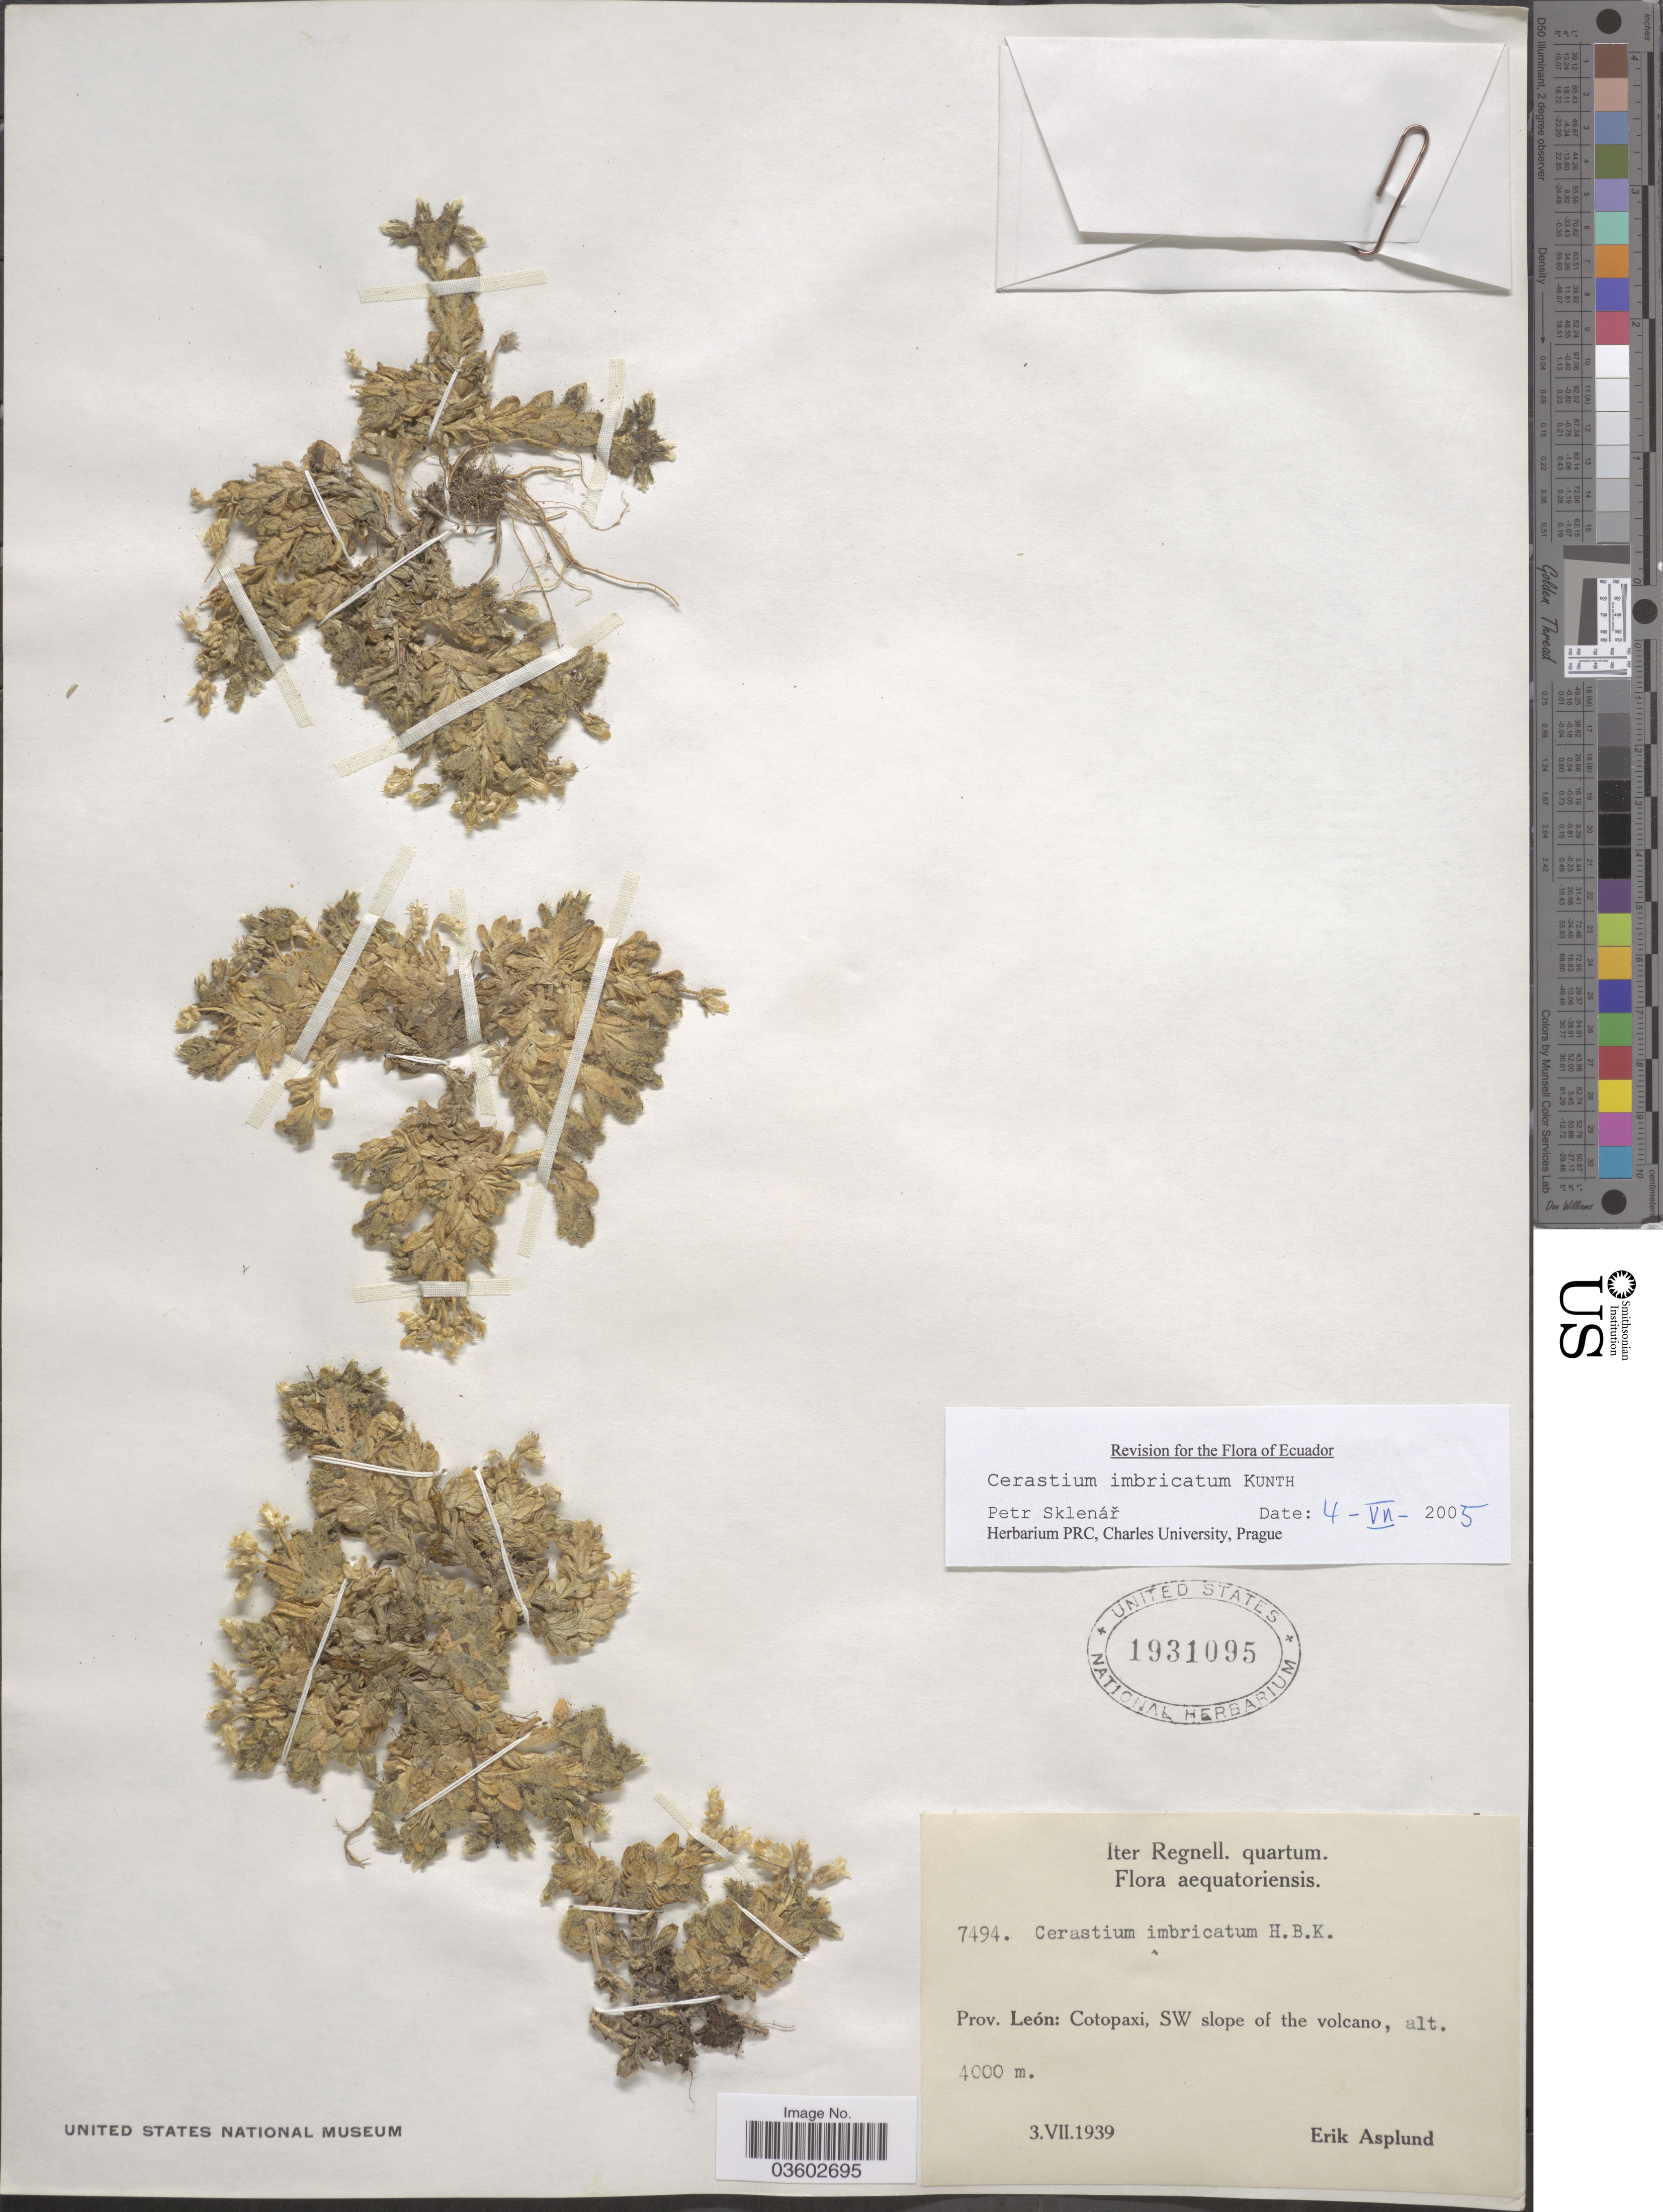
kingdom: Plantae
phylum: Tracheophyta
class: Magnoliopsida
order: Caryophyllales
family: Caryophyllaceae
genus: Cerastium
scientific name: Cerastium imbricatum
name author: Kunth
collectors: E. Asplund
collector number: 7494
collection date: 1939-07-03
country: Ecuador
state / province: Cotopaxi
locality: Prov. León: Cotopaxi, SW slope of the volcano.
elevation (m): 4000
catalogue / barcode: US 1931095